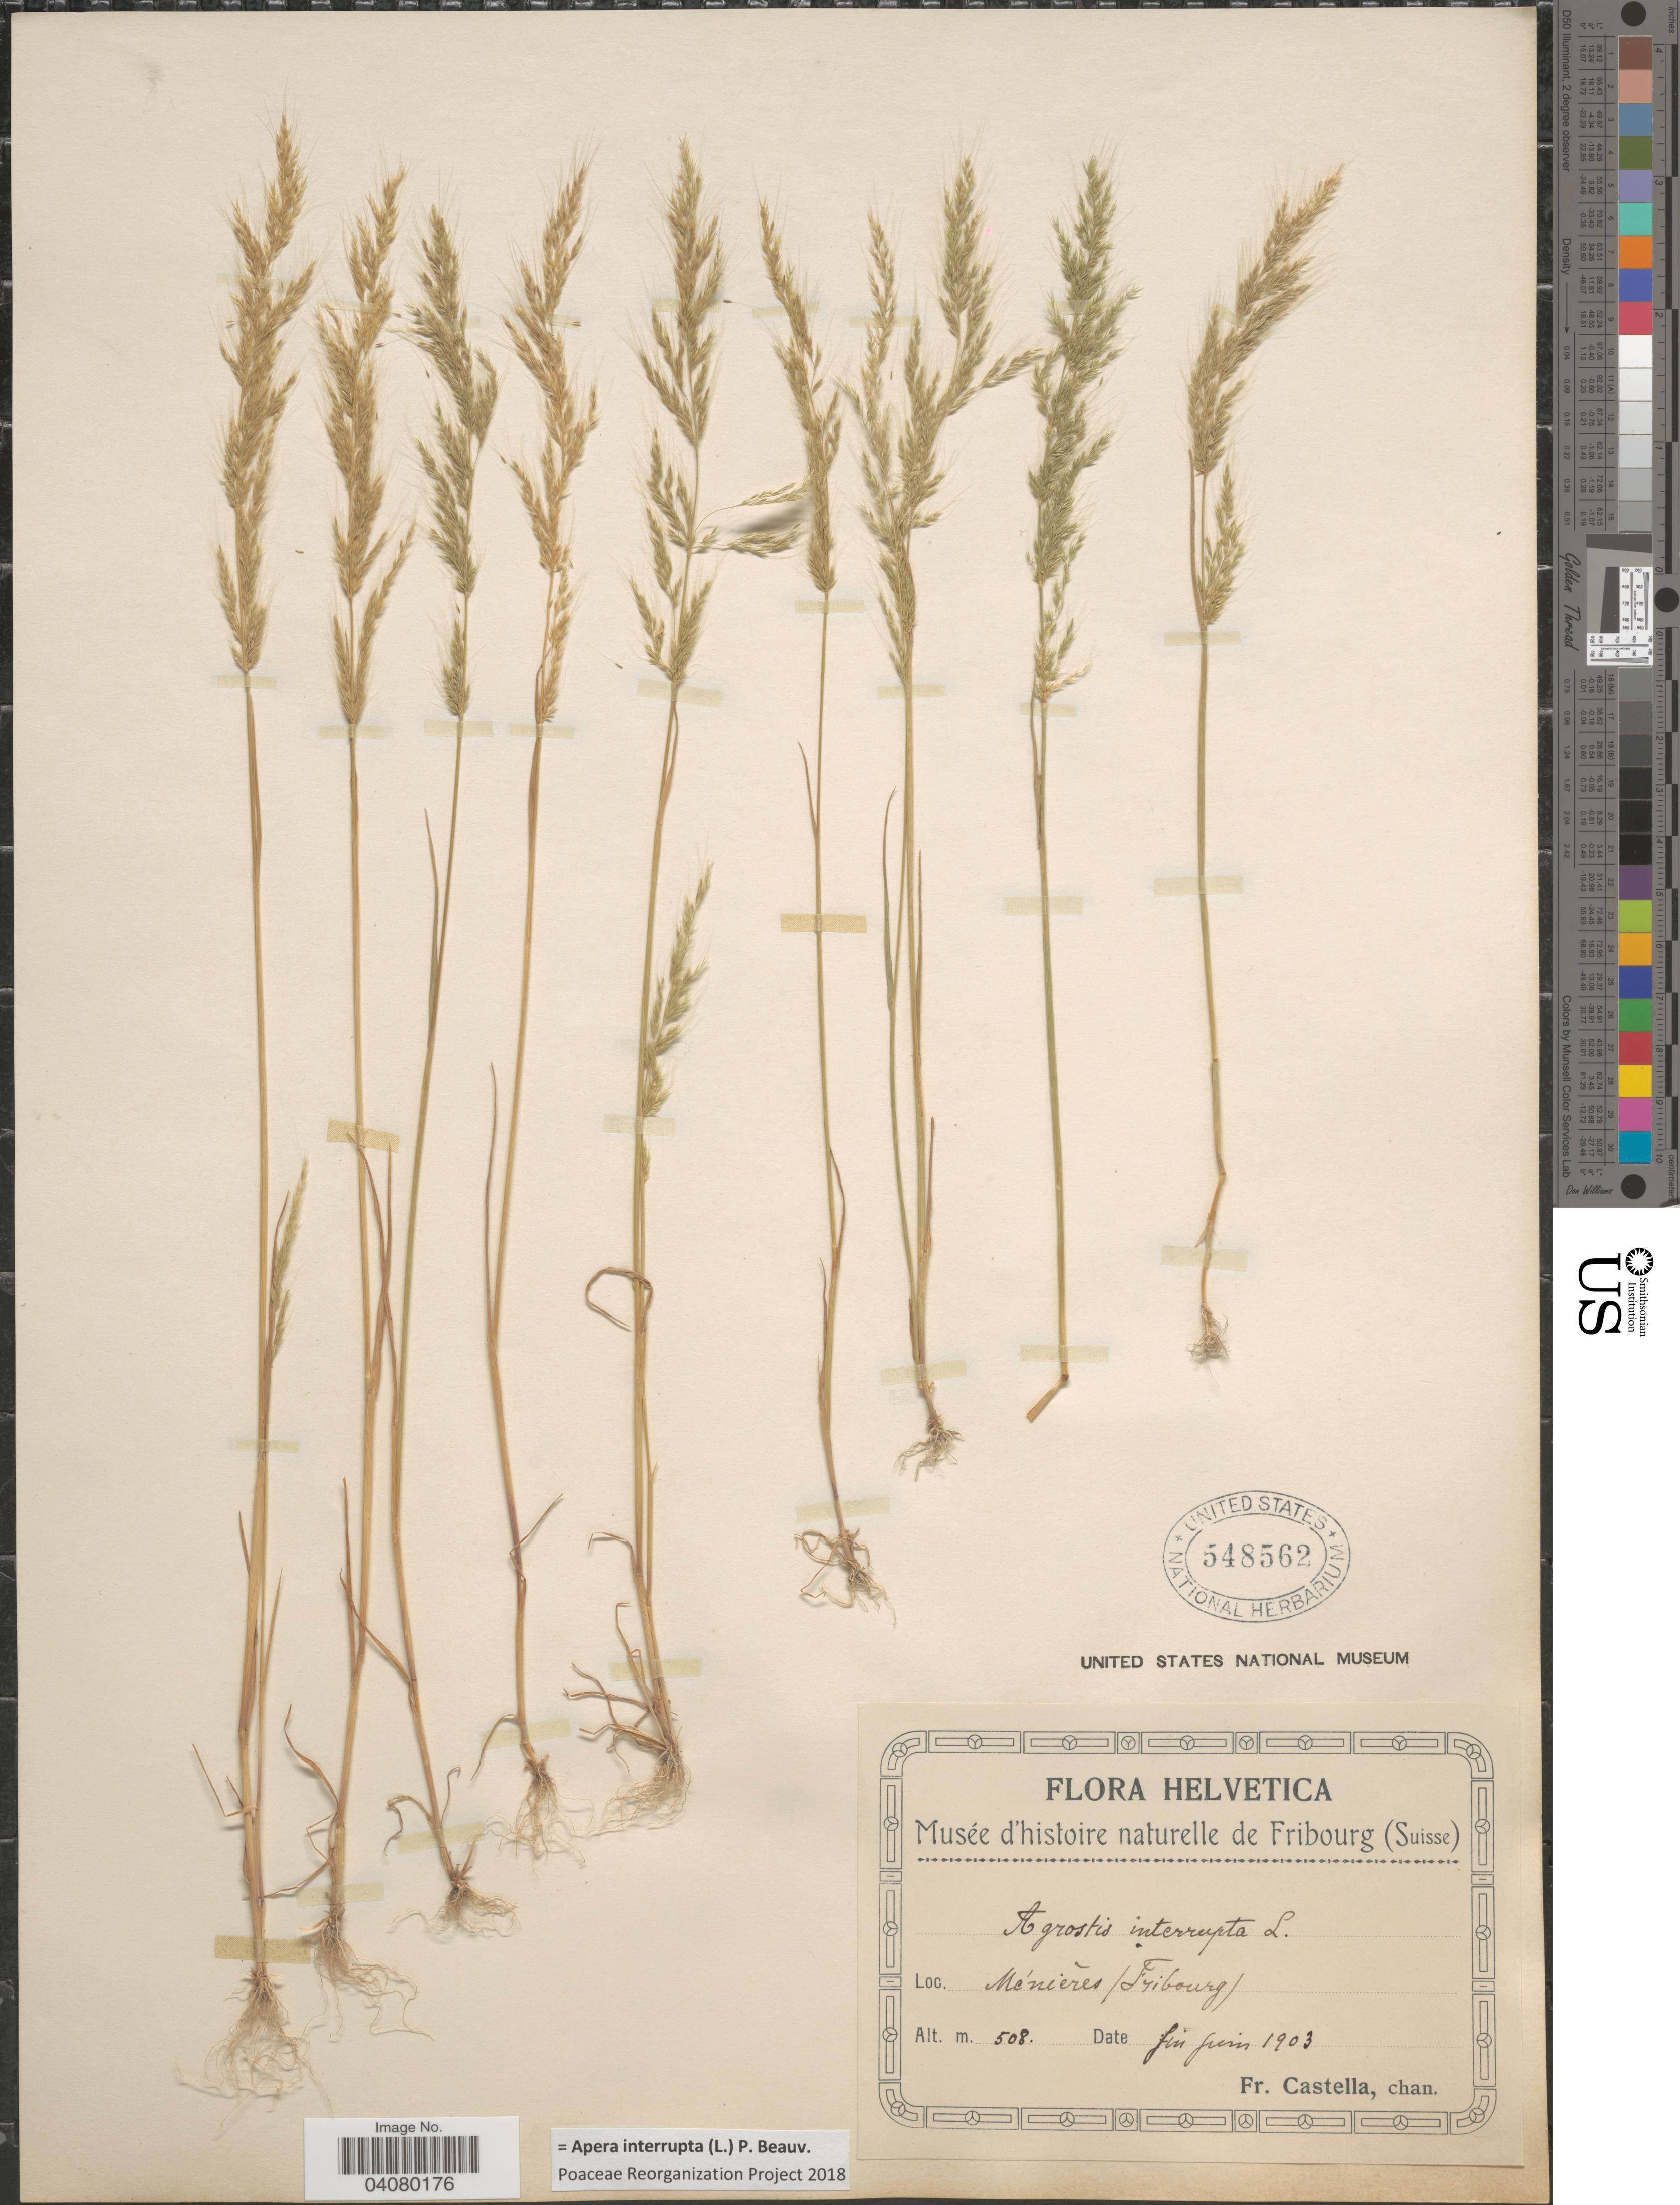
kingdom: Plantae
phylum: Tracheophyta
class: Liliopsida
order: Poales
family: Poaceae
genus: Apera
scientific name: Apera interrupta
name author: (L.) P. Beauv.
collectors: Fr. Castella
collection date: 1903-06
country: Switzerland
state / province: Fribourg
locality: Helvetica. Ménières (Fribourg).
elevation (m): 508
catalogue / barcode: US 548562